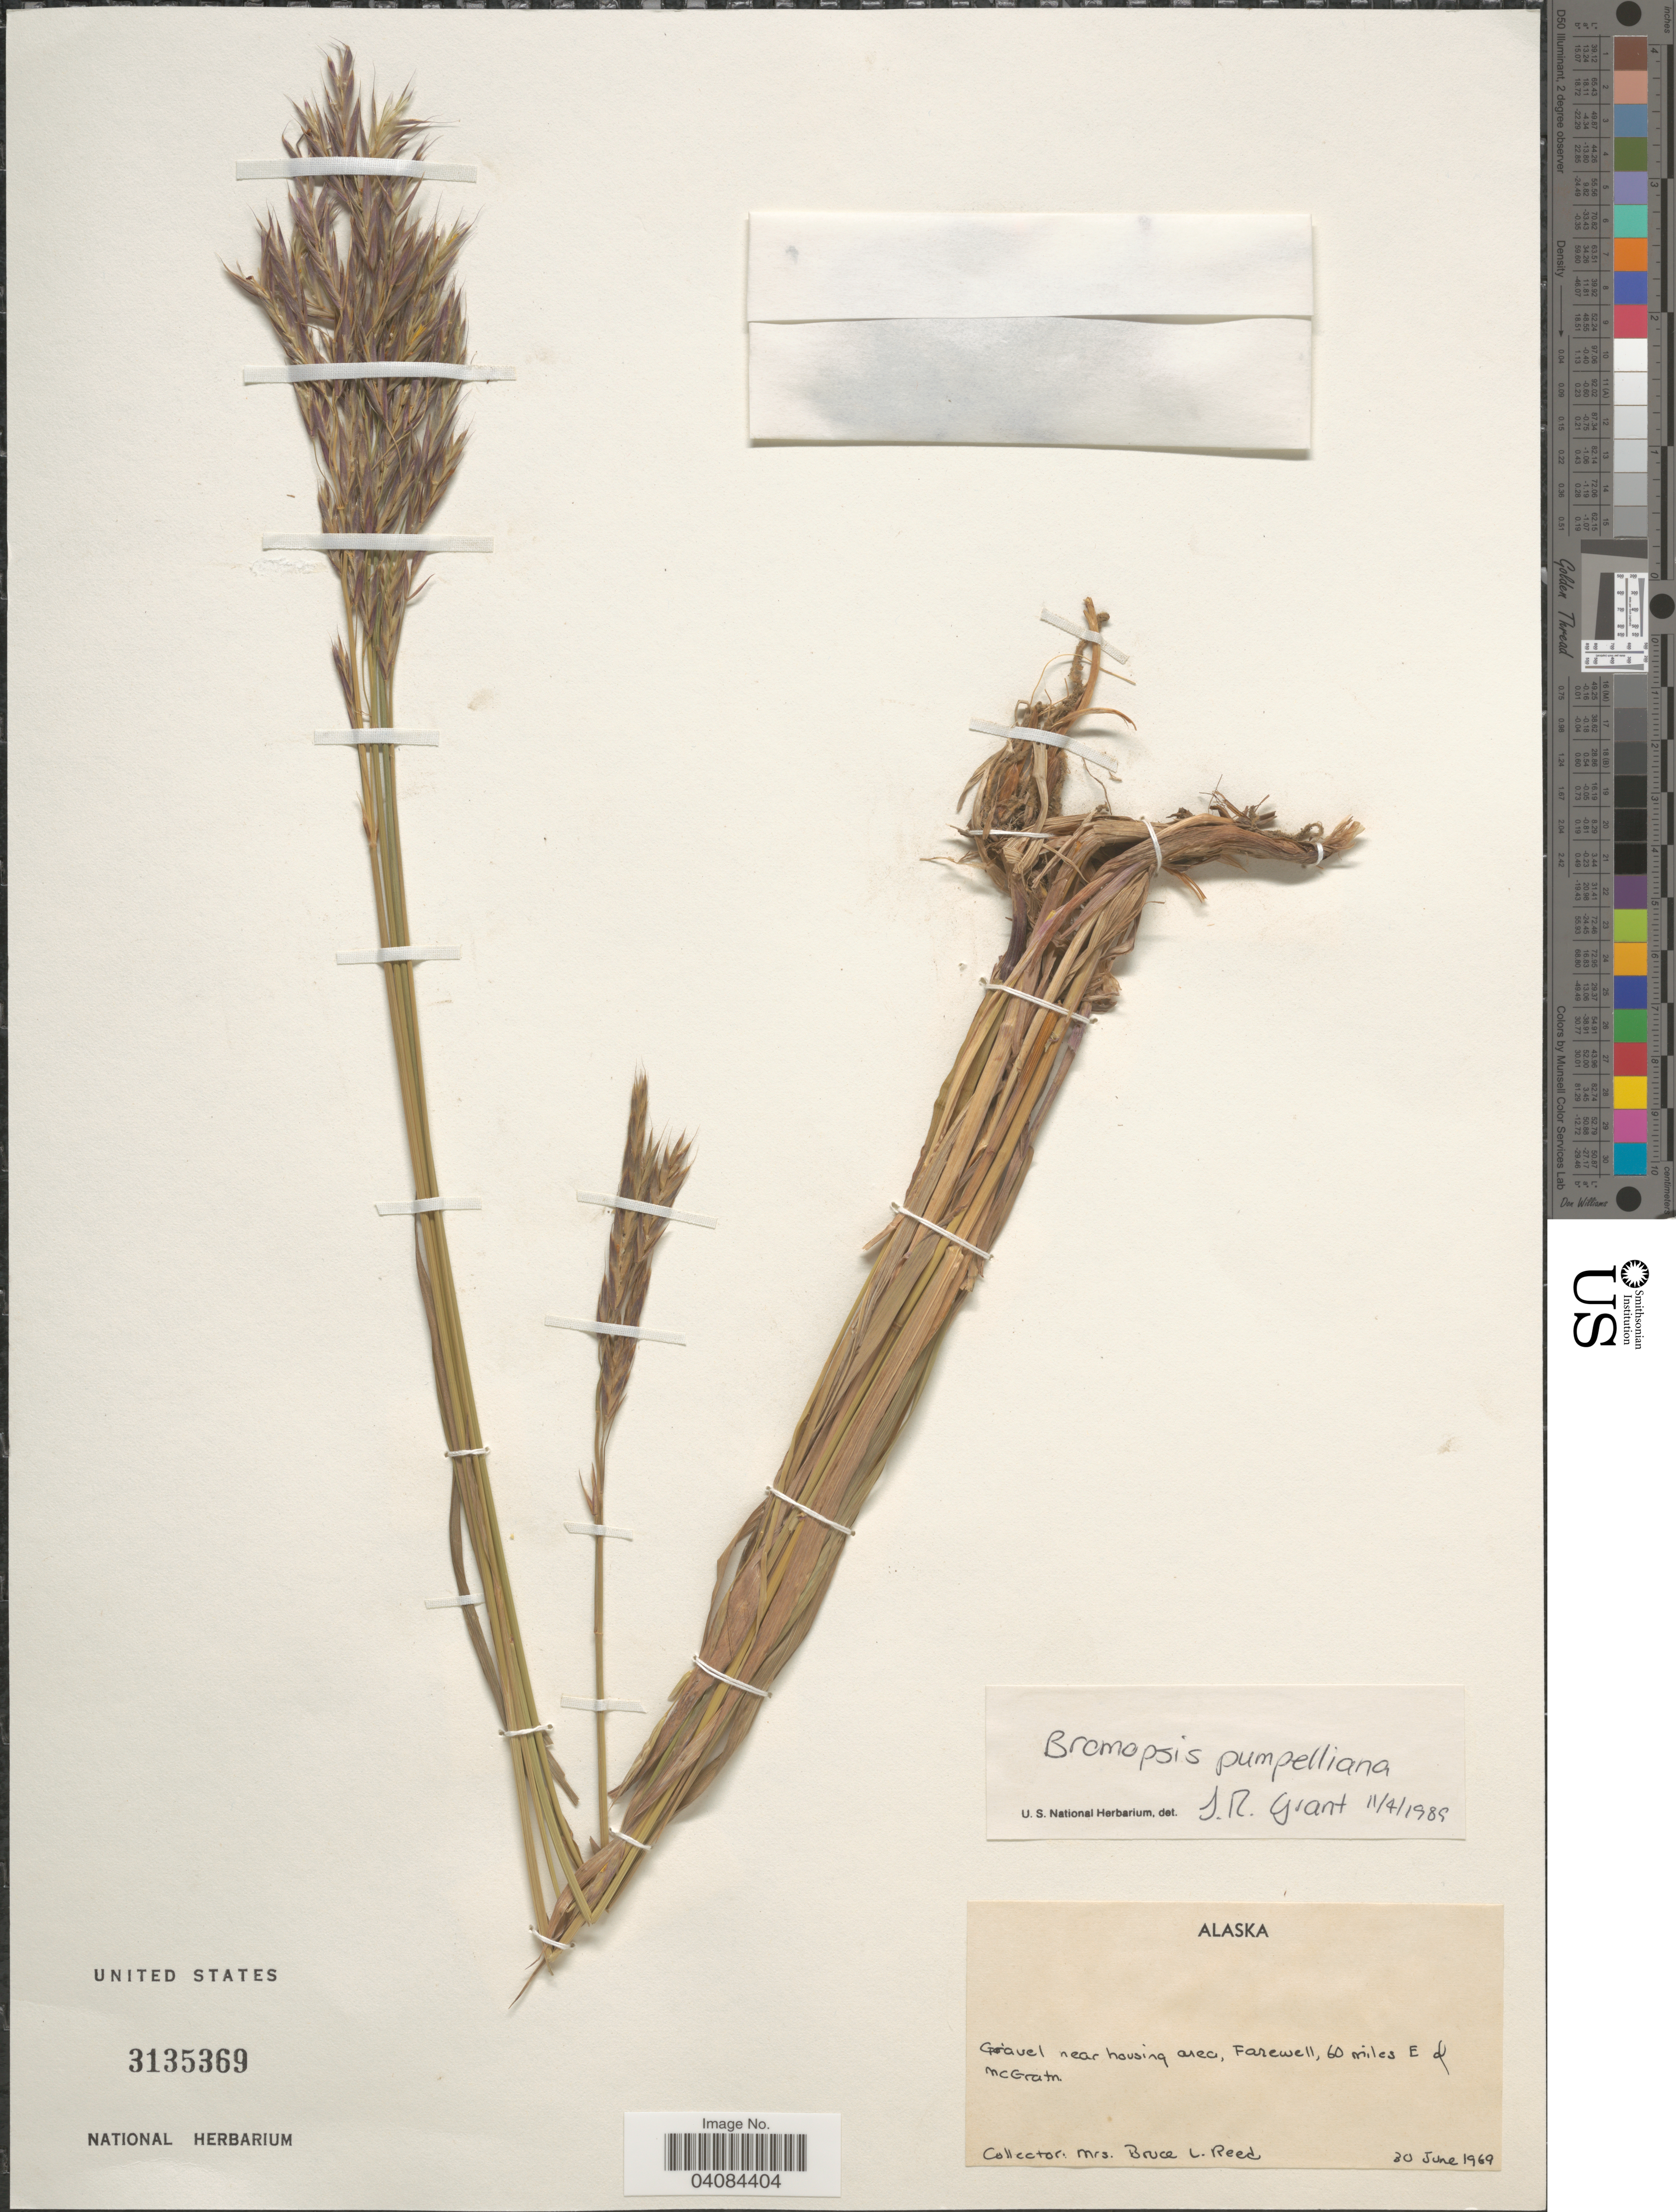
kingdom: Plantae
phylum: Tracheophyta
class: Liliopsida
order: Poales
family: Poaceae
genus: Bromus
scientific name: Bromus pumpellianus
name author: Scribn.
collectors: B. Reed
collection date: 1969-06-30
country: United States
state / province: Alaska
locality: Gravel near housing area, Farewell, 60 miles E of McGrath.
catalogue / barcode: US 3135369